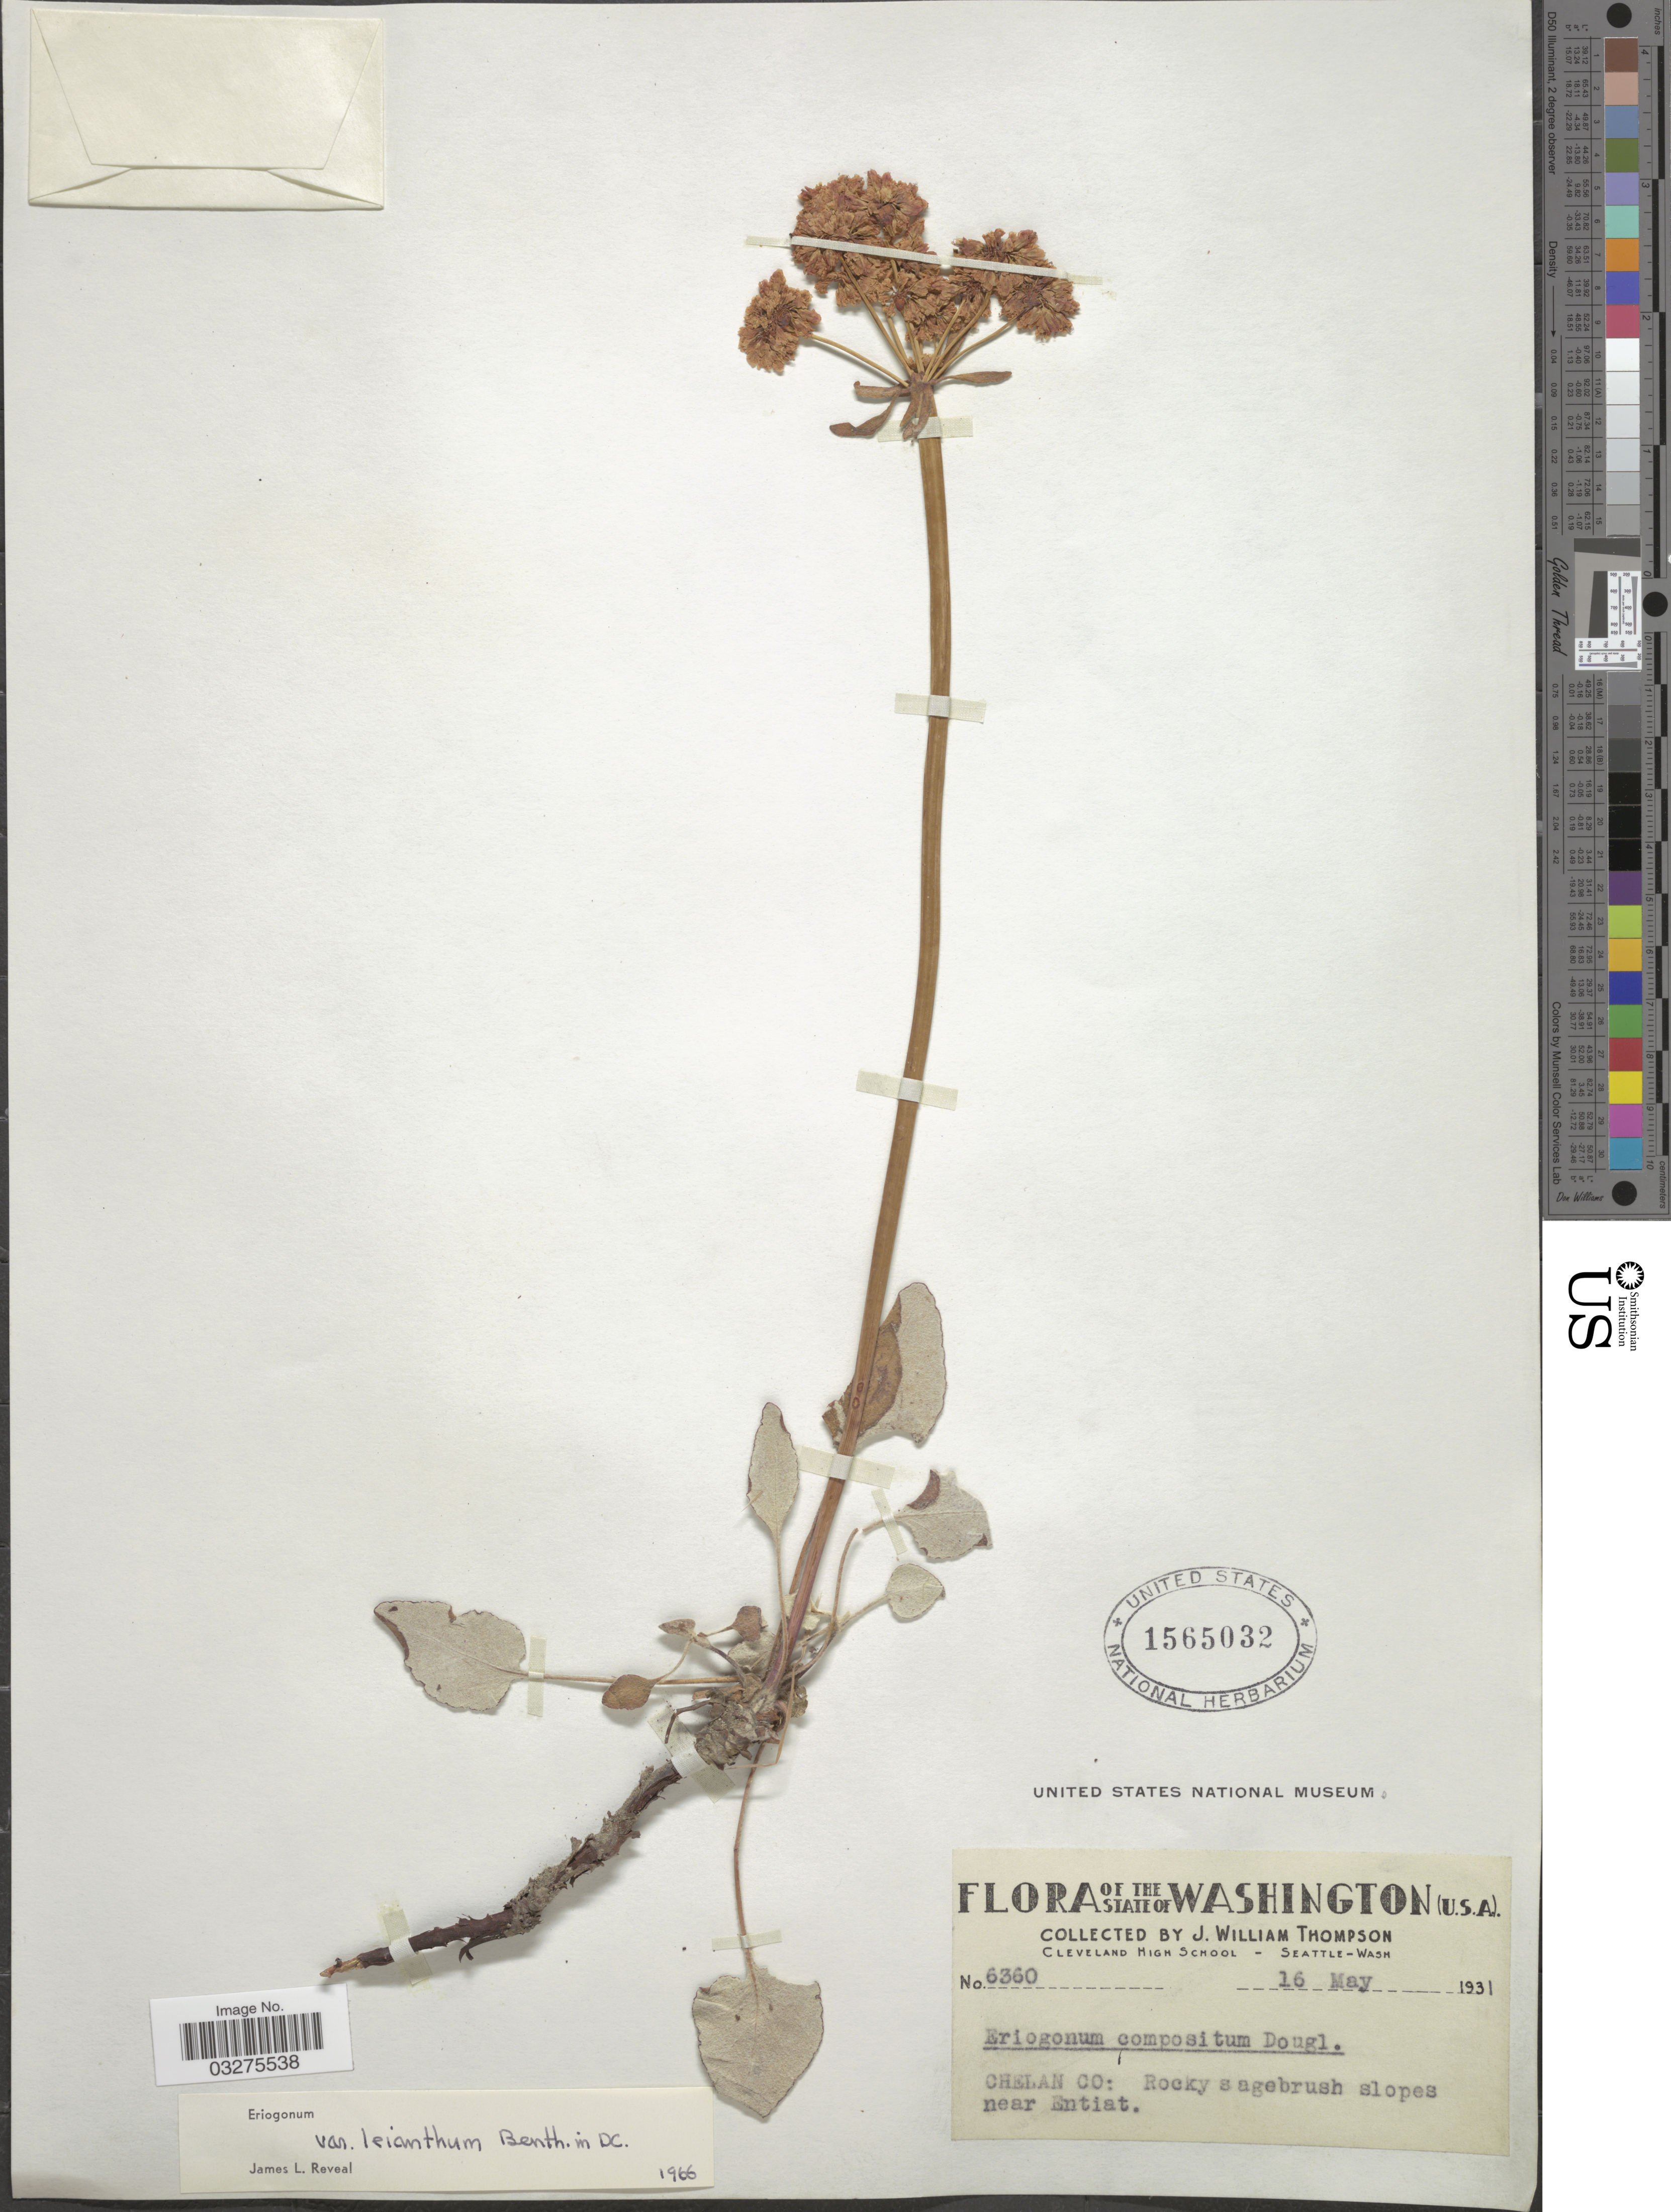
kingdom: Plantae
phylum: Tracheophyta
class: Magnoliopsida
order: Caryophyllales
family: Polygonaceae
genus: Eriogonum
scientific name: Eriogonum compositum var. leianthum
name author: Hook.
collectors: J. W. Thompson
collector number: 6360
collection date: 1931-05-16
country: United States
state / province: Washington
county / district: Chelan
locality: Chelan Co.: Rocky sagebrush slopes near Entiat.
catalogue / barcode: US 1565032